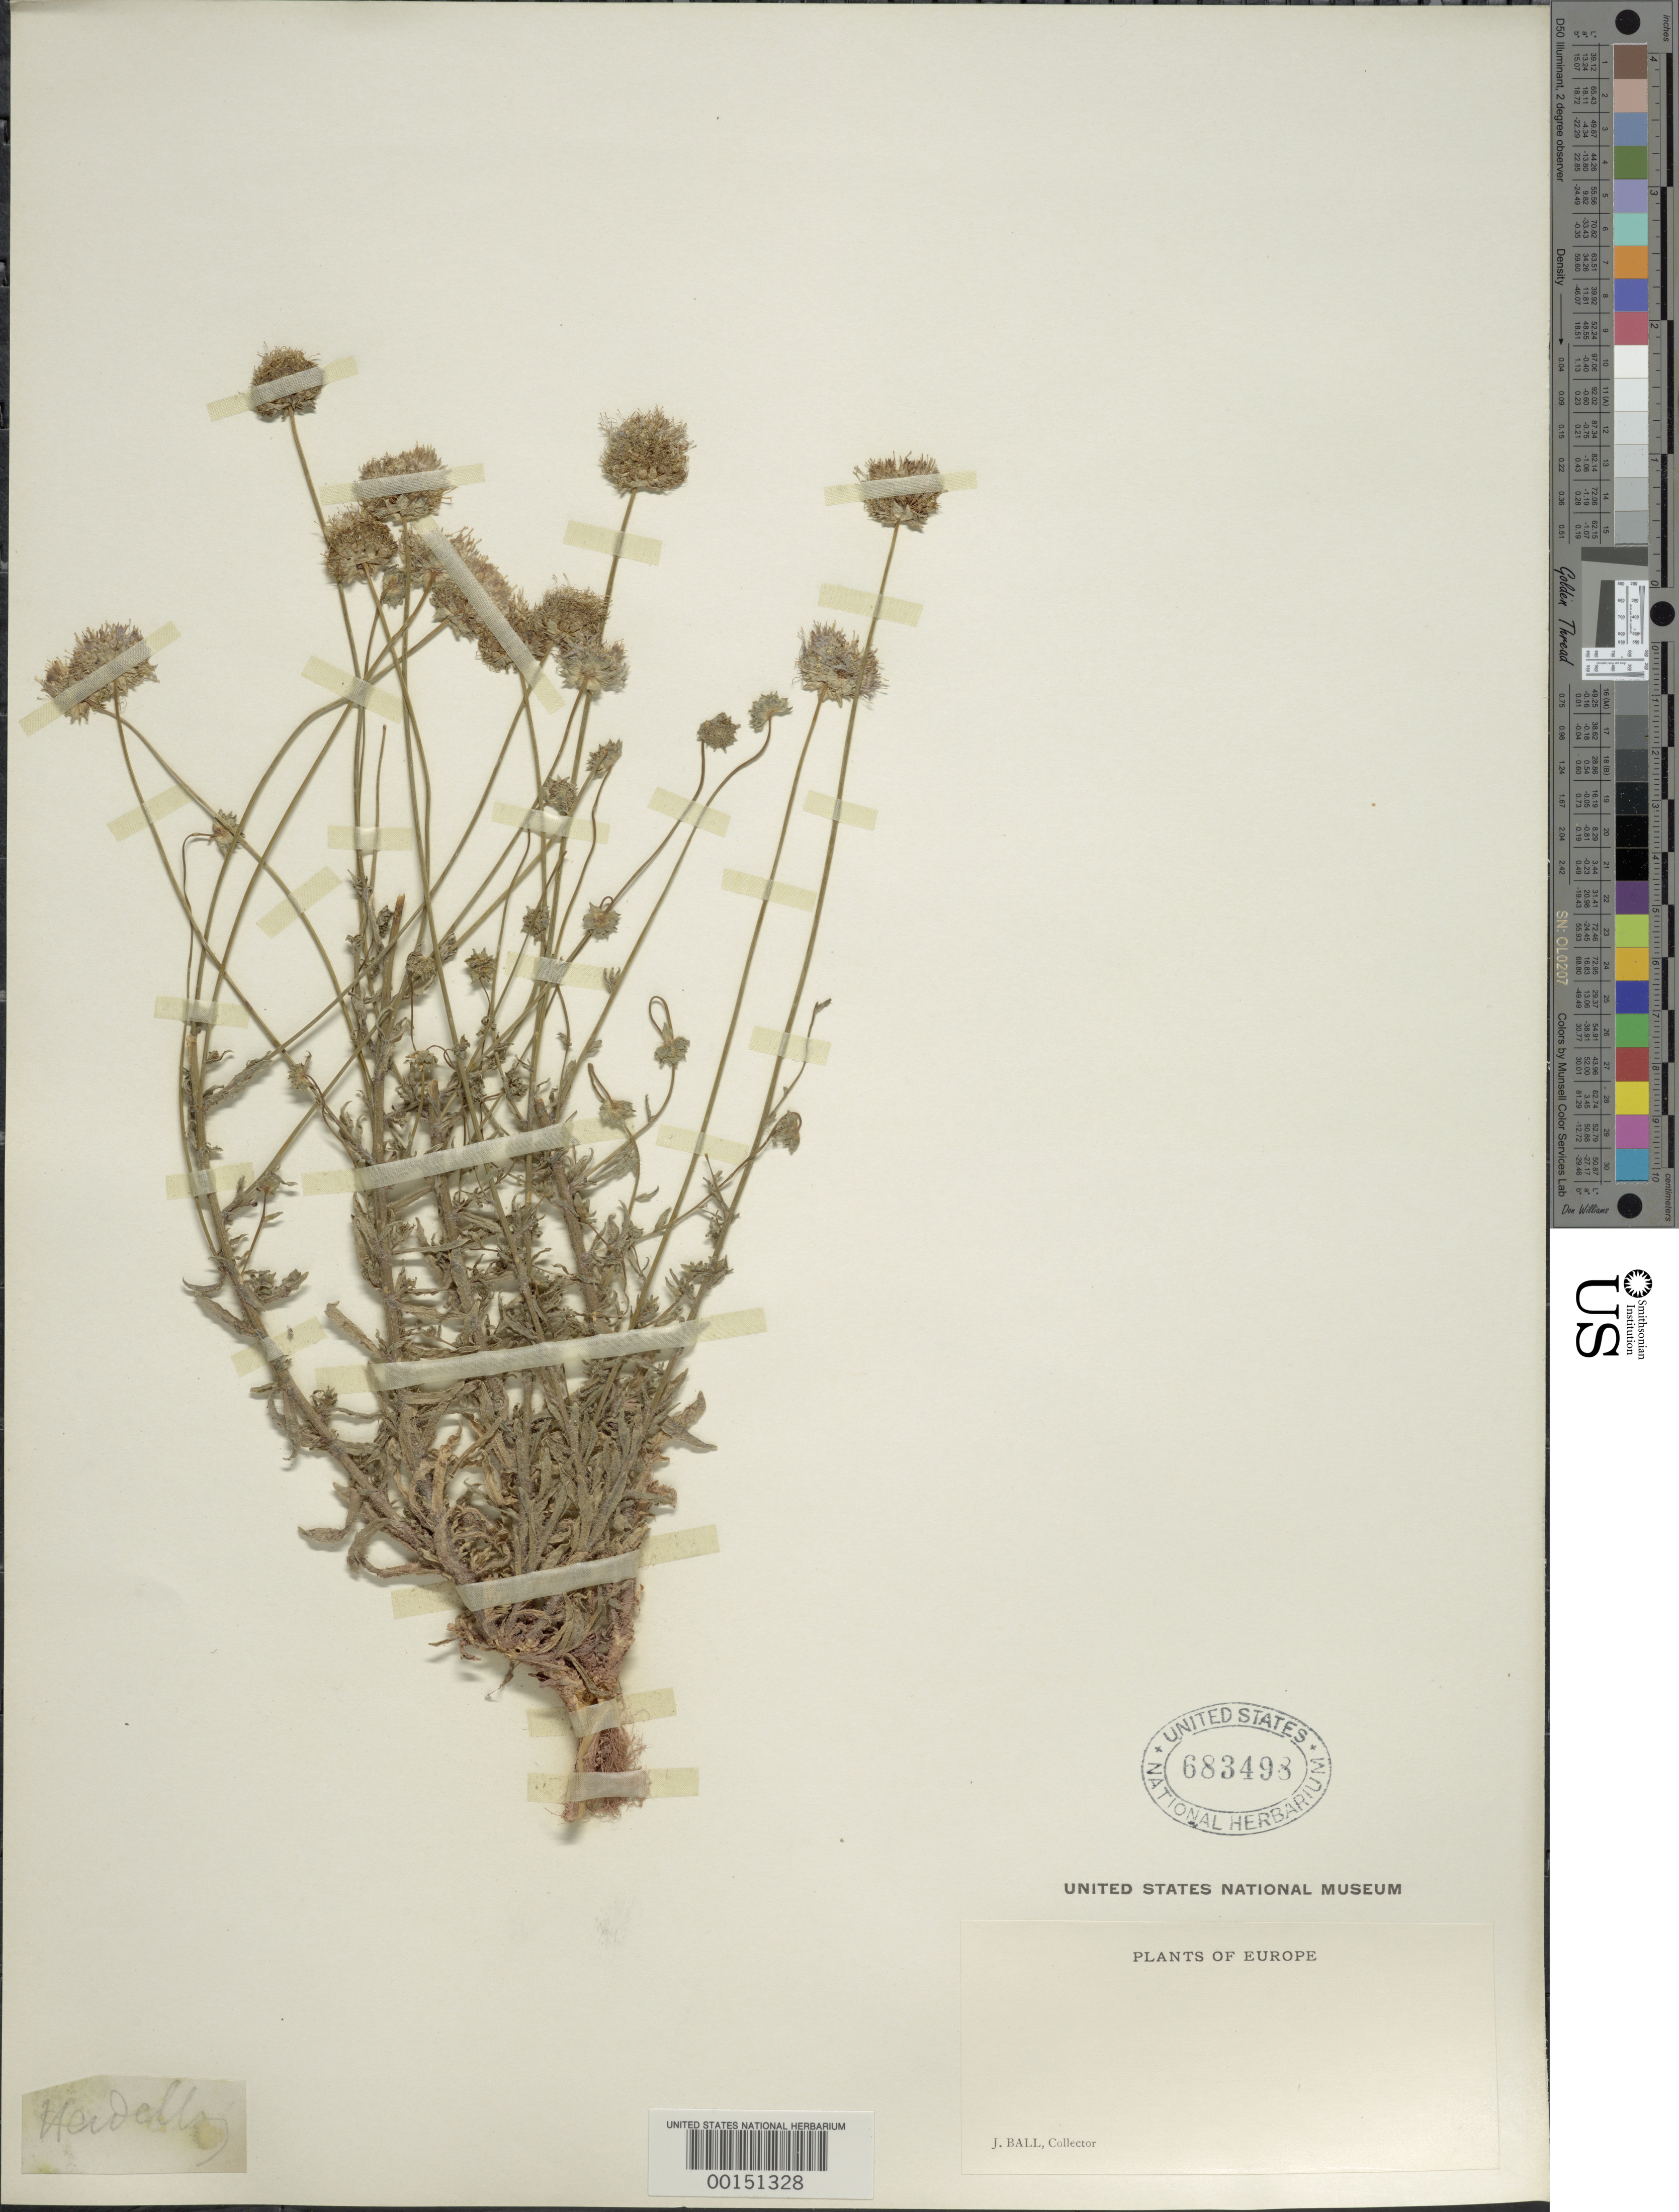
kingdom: Plantae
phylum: Tracheophyta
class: Magnoliopsida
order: Dipsacales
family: Caprifoliaceae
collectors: J. Ball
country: Germany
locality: Heidelberg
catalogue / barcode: US 683498